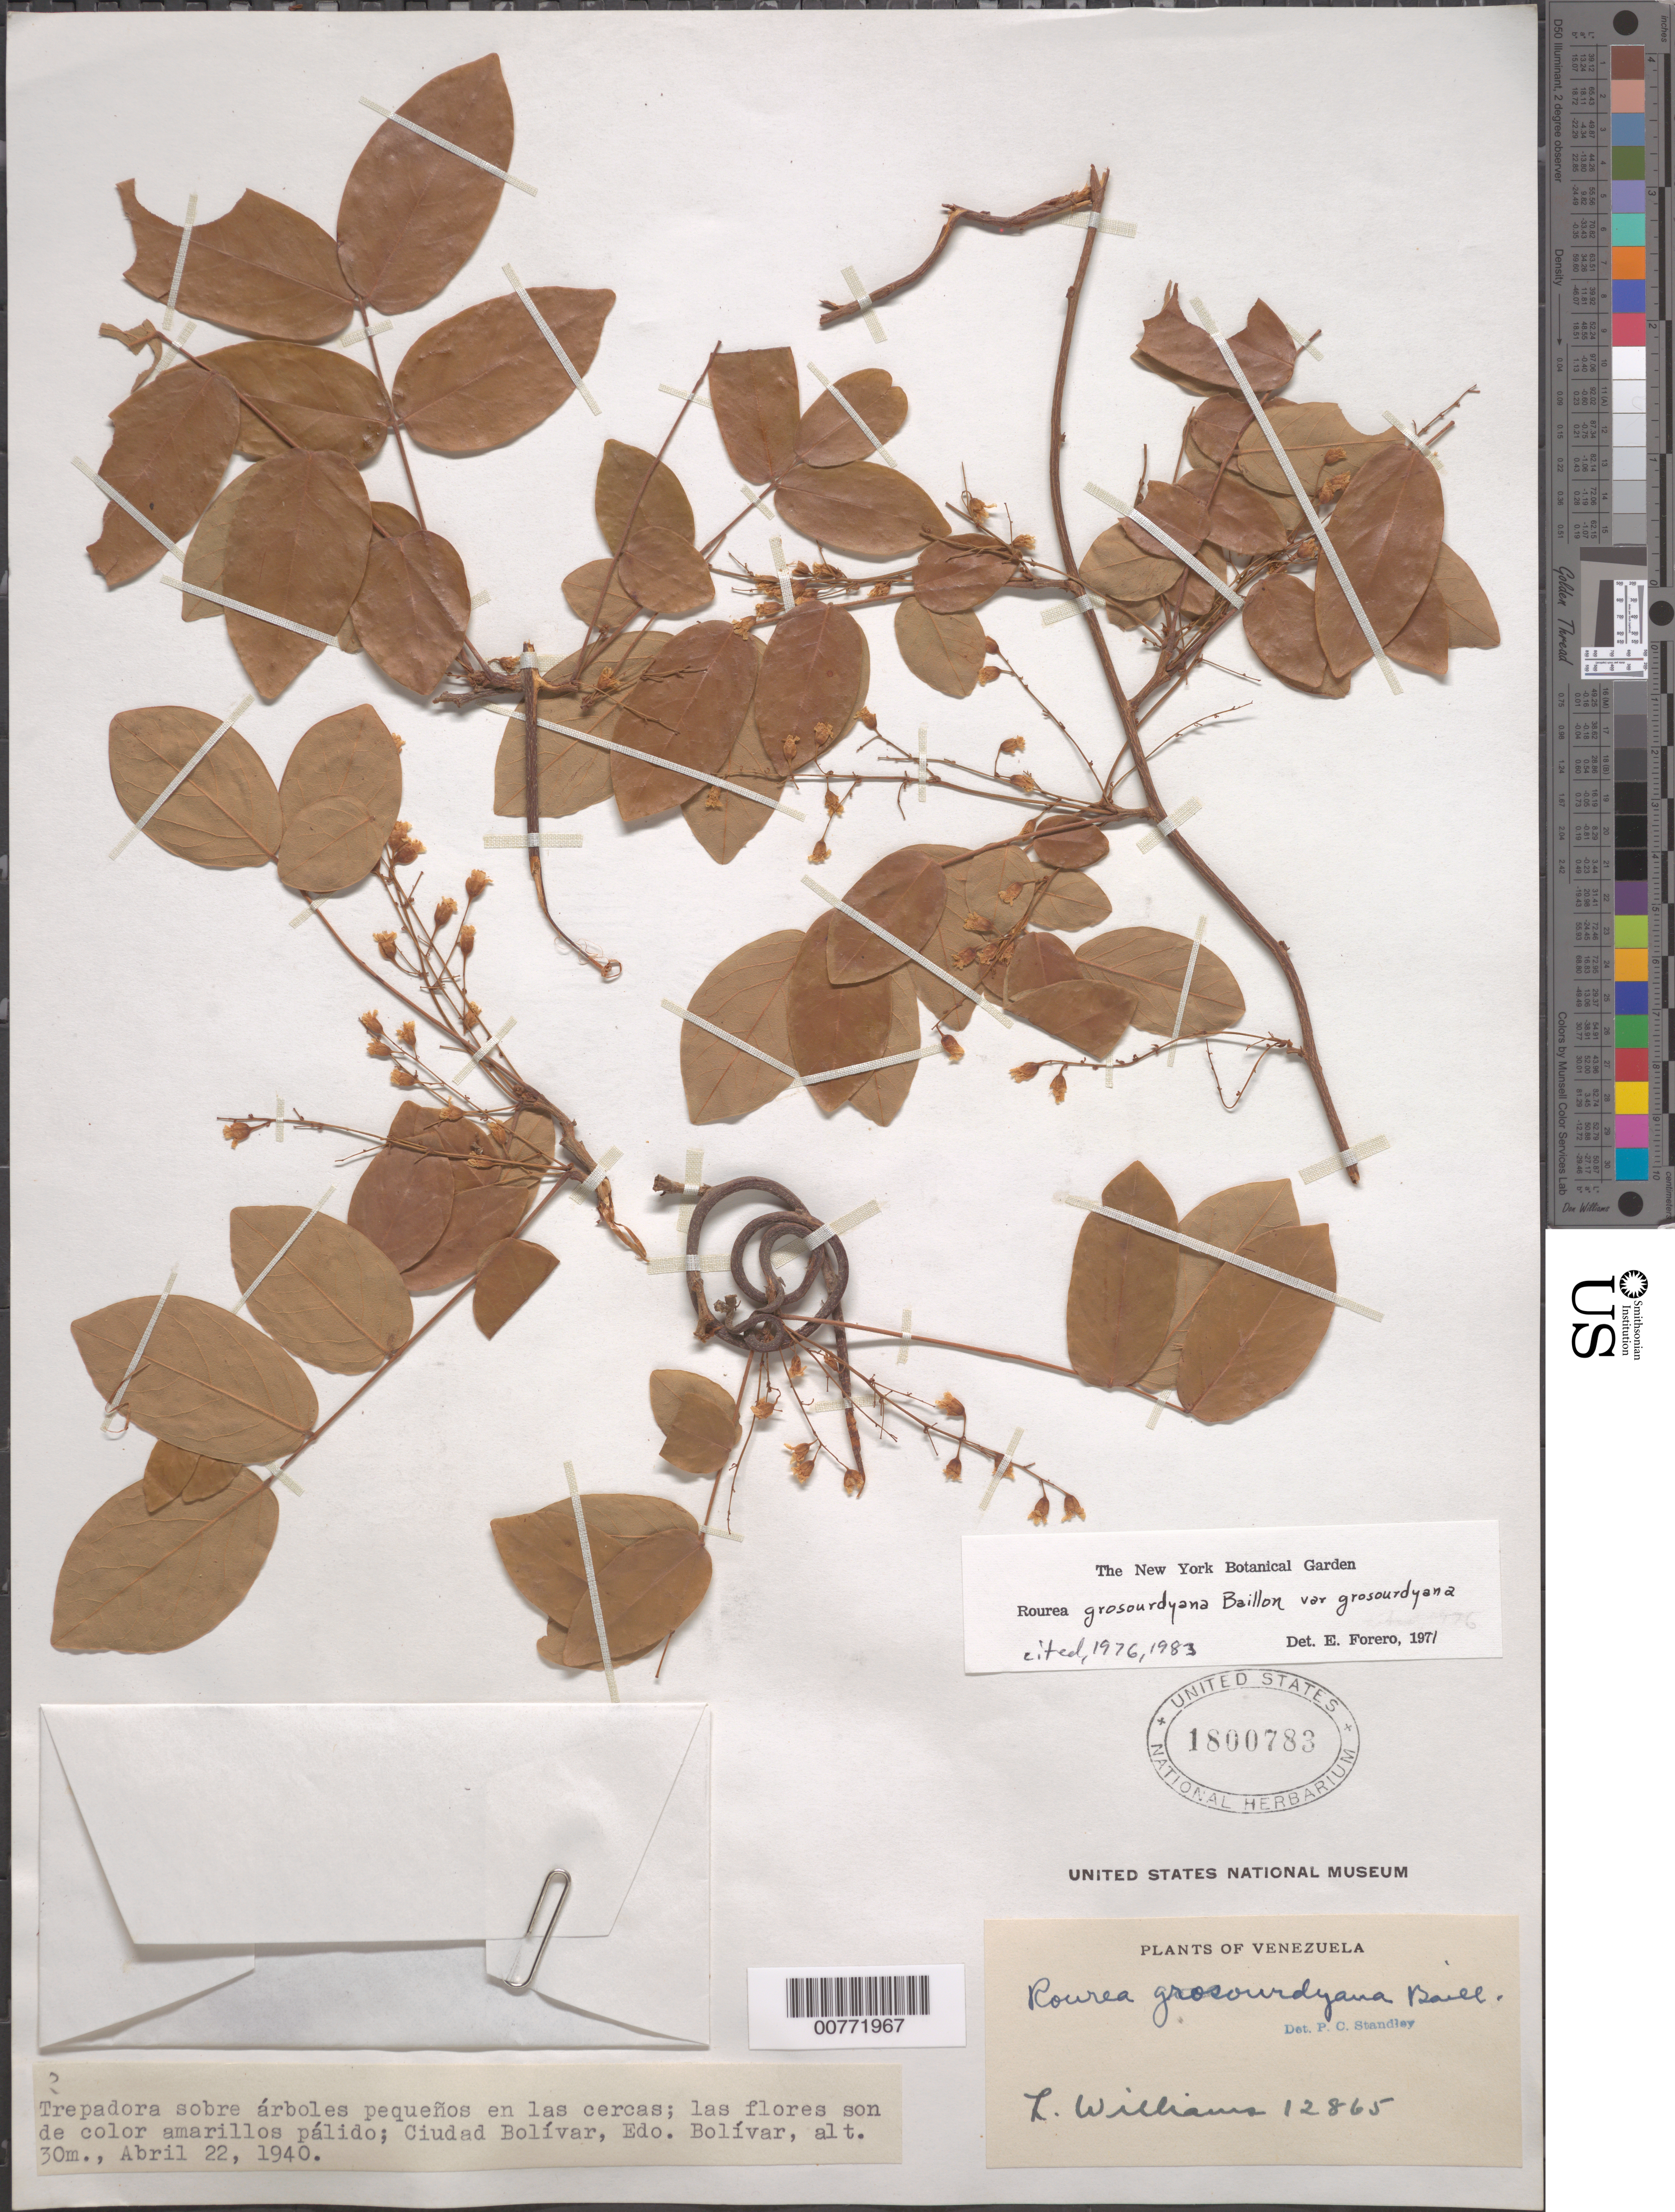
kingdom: Plantae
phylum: Tracheophyta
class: Magnoliopsida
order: Oxalidales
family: Connaraceae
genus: Rourea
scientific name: Rourea grosourdyana var. grosourdyana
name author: Baill.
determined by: Forero, E.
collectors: Ll. Williams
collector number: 12865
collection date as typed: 22-Apr-40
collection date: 1940-04-22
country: Venezuela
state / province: Bolívar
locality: Ciudad Bolívar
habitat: Arboles pequeños en las cercas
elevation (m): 30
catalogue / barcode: US 1800783